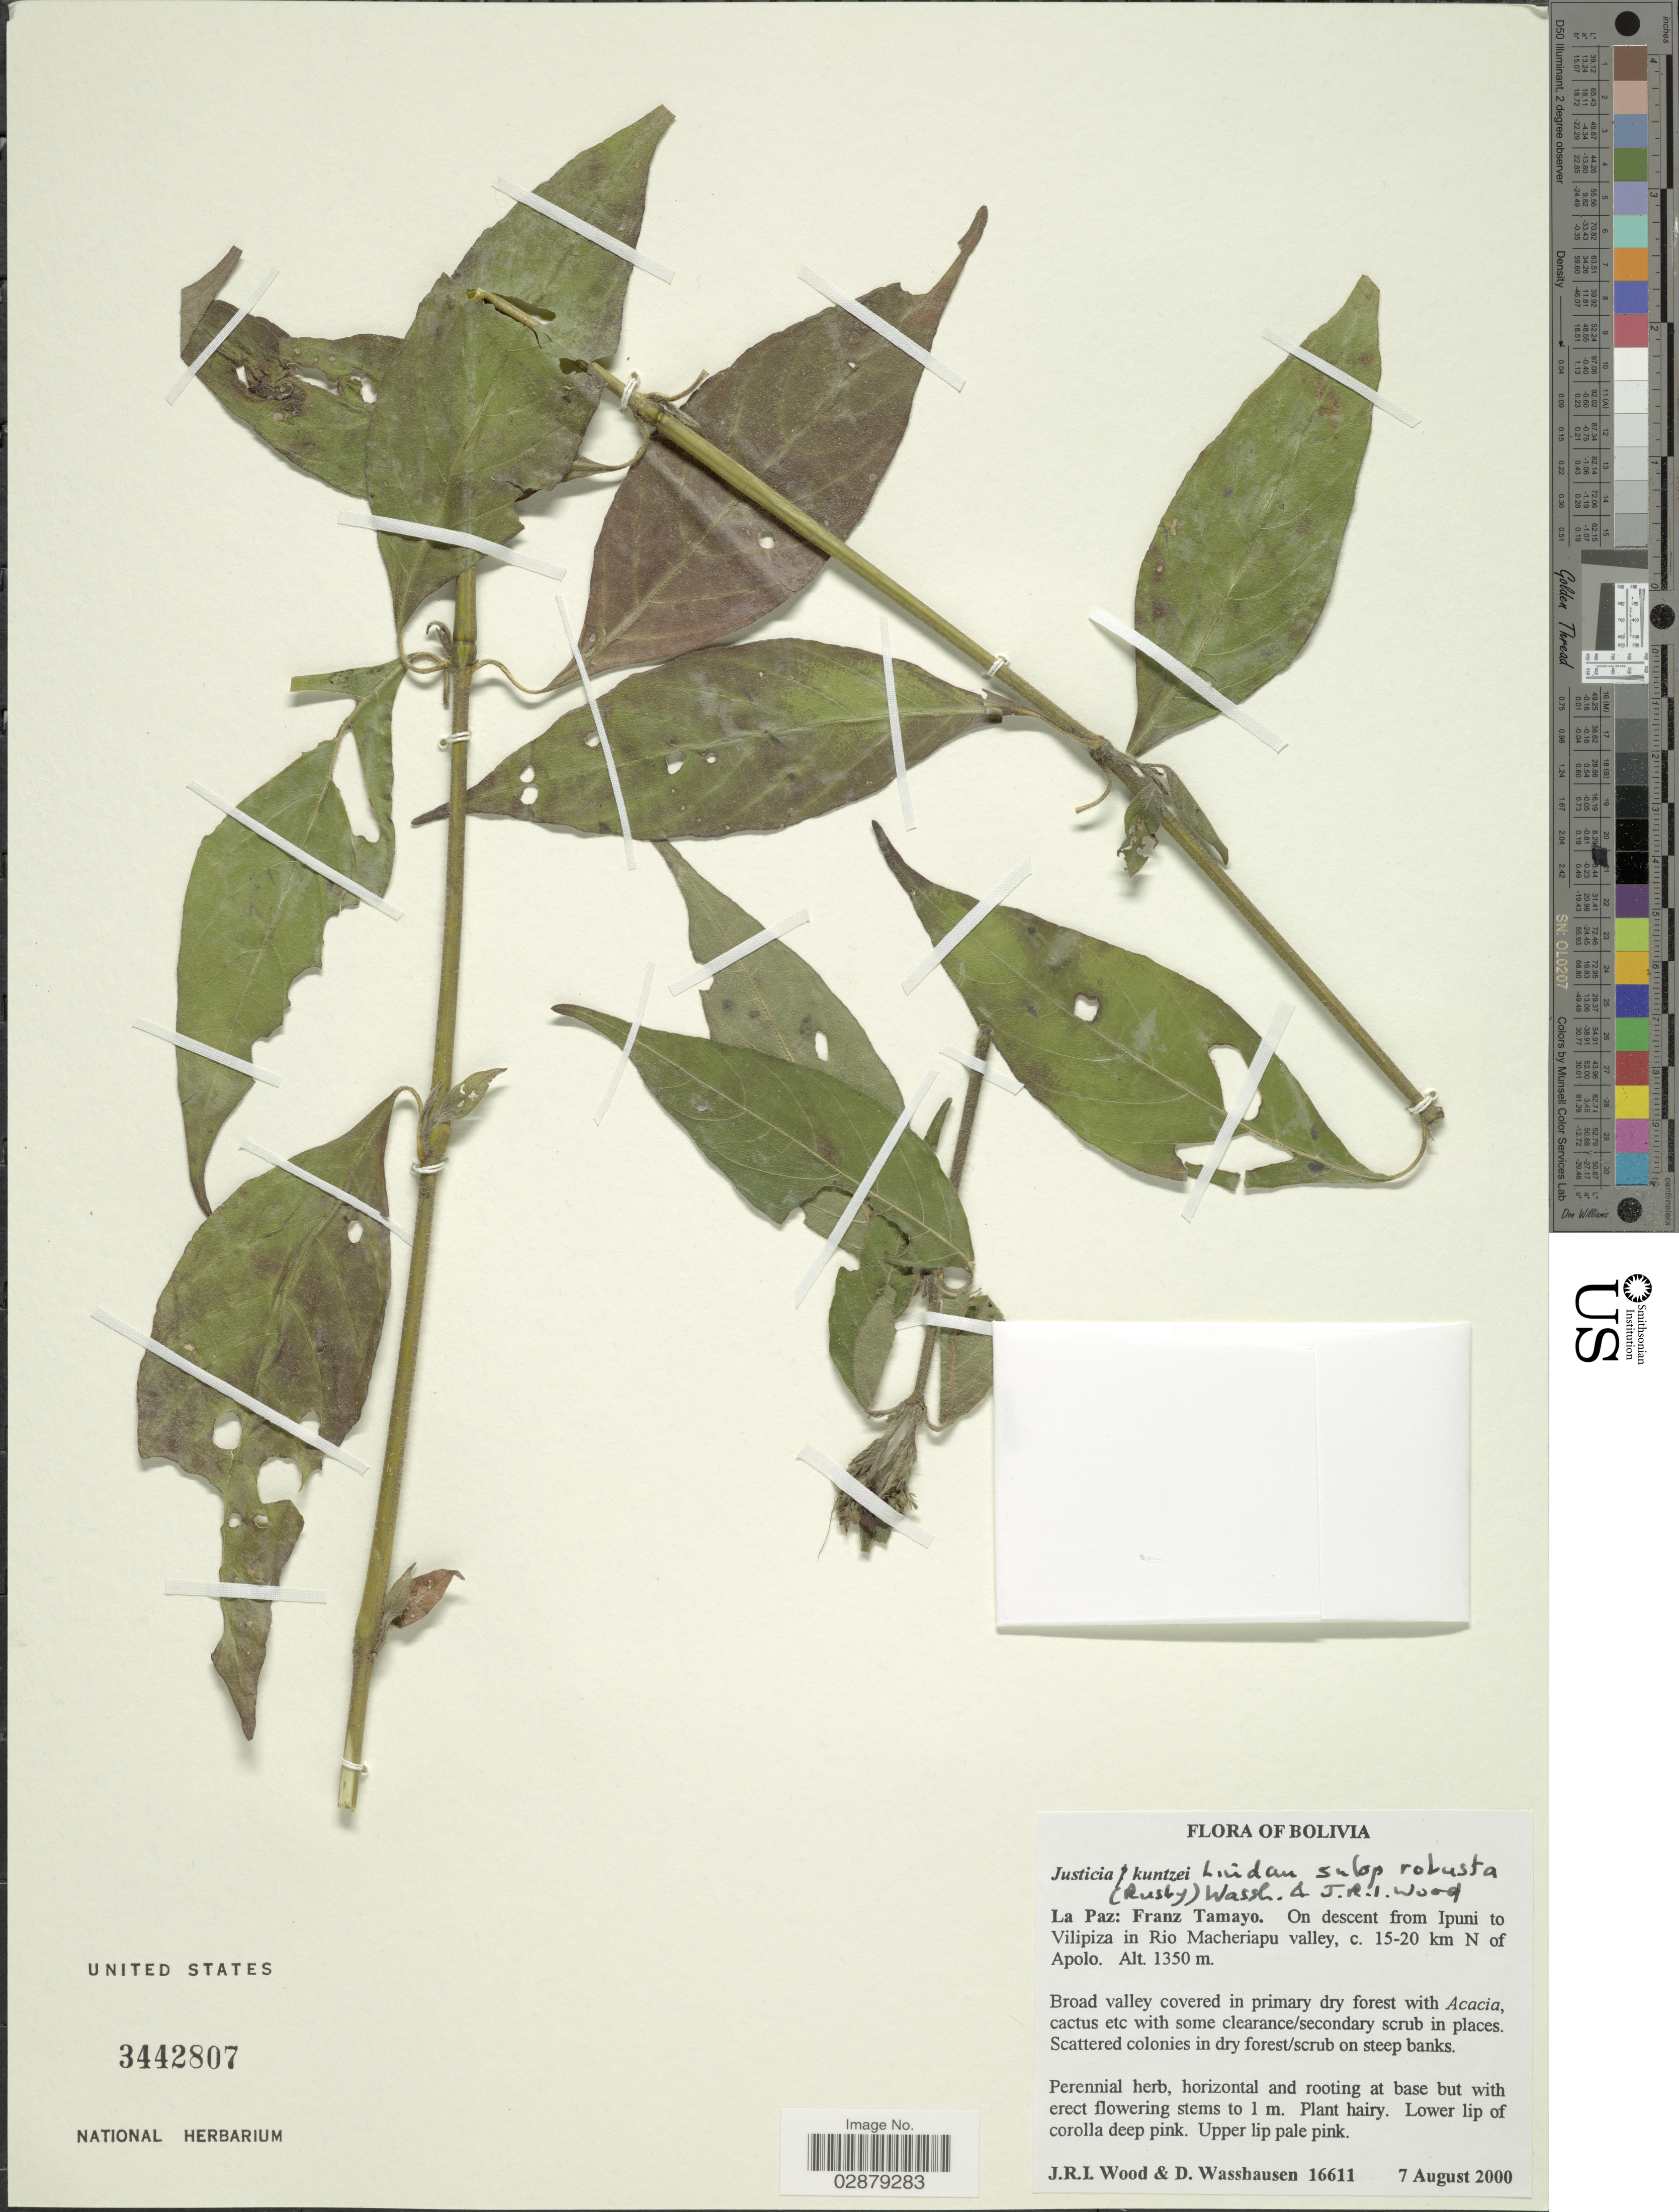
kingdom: Plantae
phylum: Tracheophyta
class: Magnoliopsida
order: Lamiales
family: Acanthaceae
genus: Justicia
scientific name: Justicia kuntzei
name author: Lindau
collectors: J. R. I. Wood & D. C. Wasshausen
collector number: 16611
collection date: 2000-08-07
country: Bolivia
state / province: La Paz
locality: Franz Tamayo. On descent from Ipuni to Vilipiza in Rio Macheriapu valley, c. 15-20 km N of Apolo.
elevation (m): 1350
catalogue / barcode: US 34428007